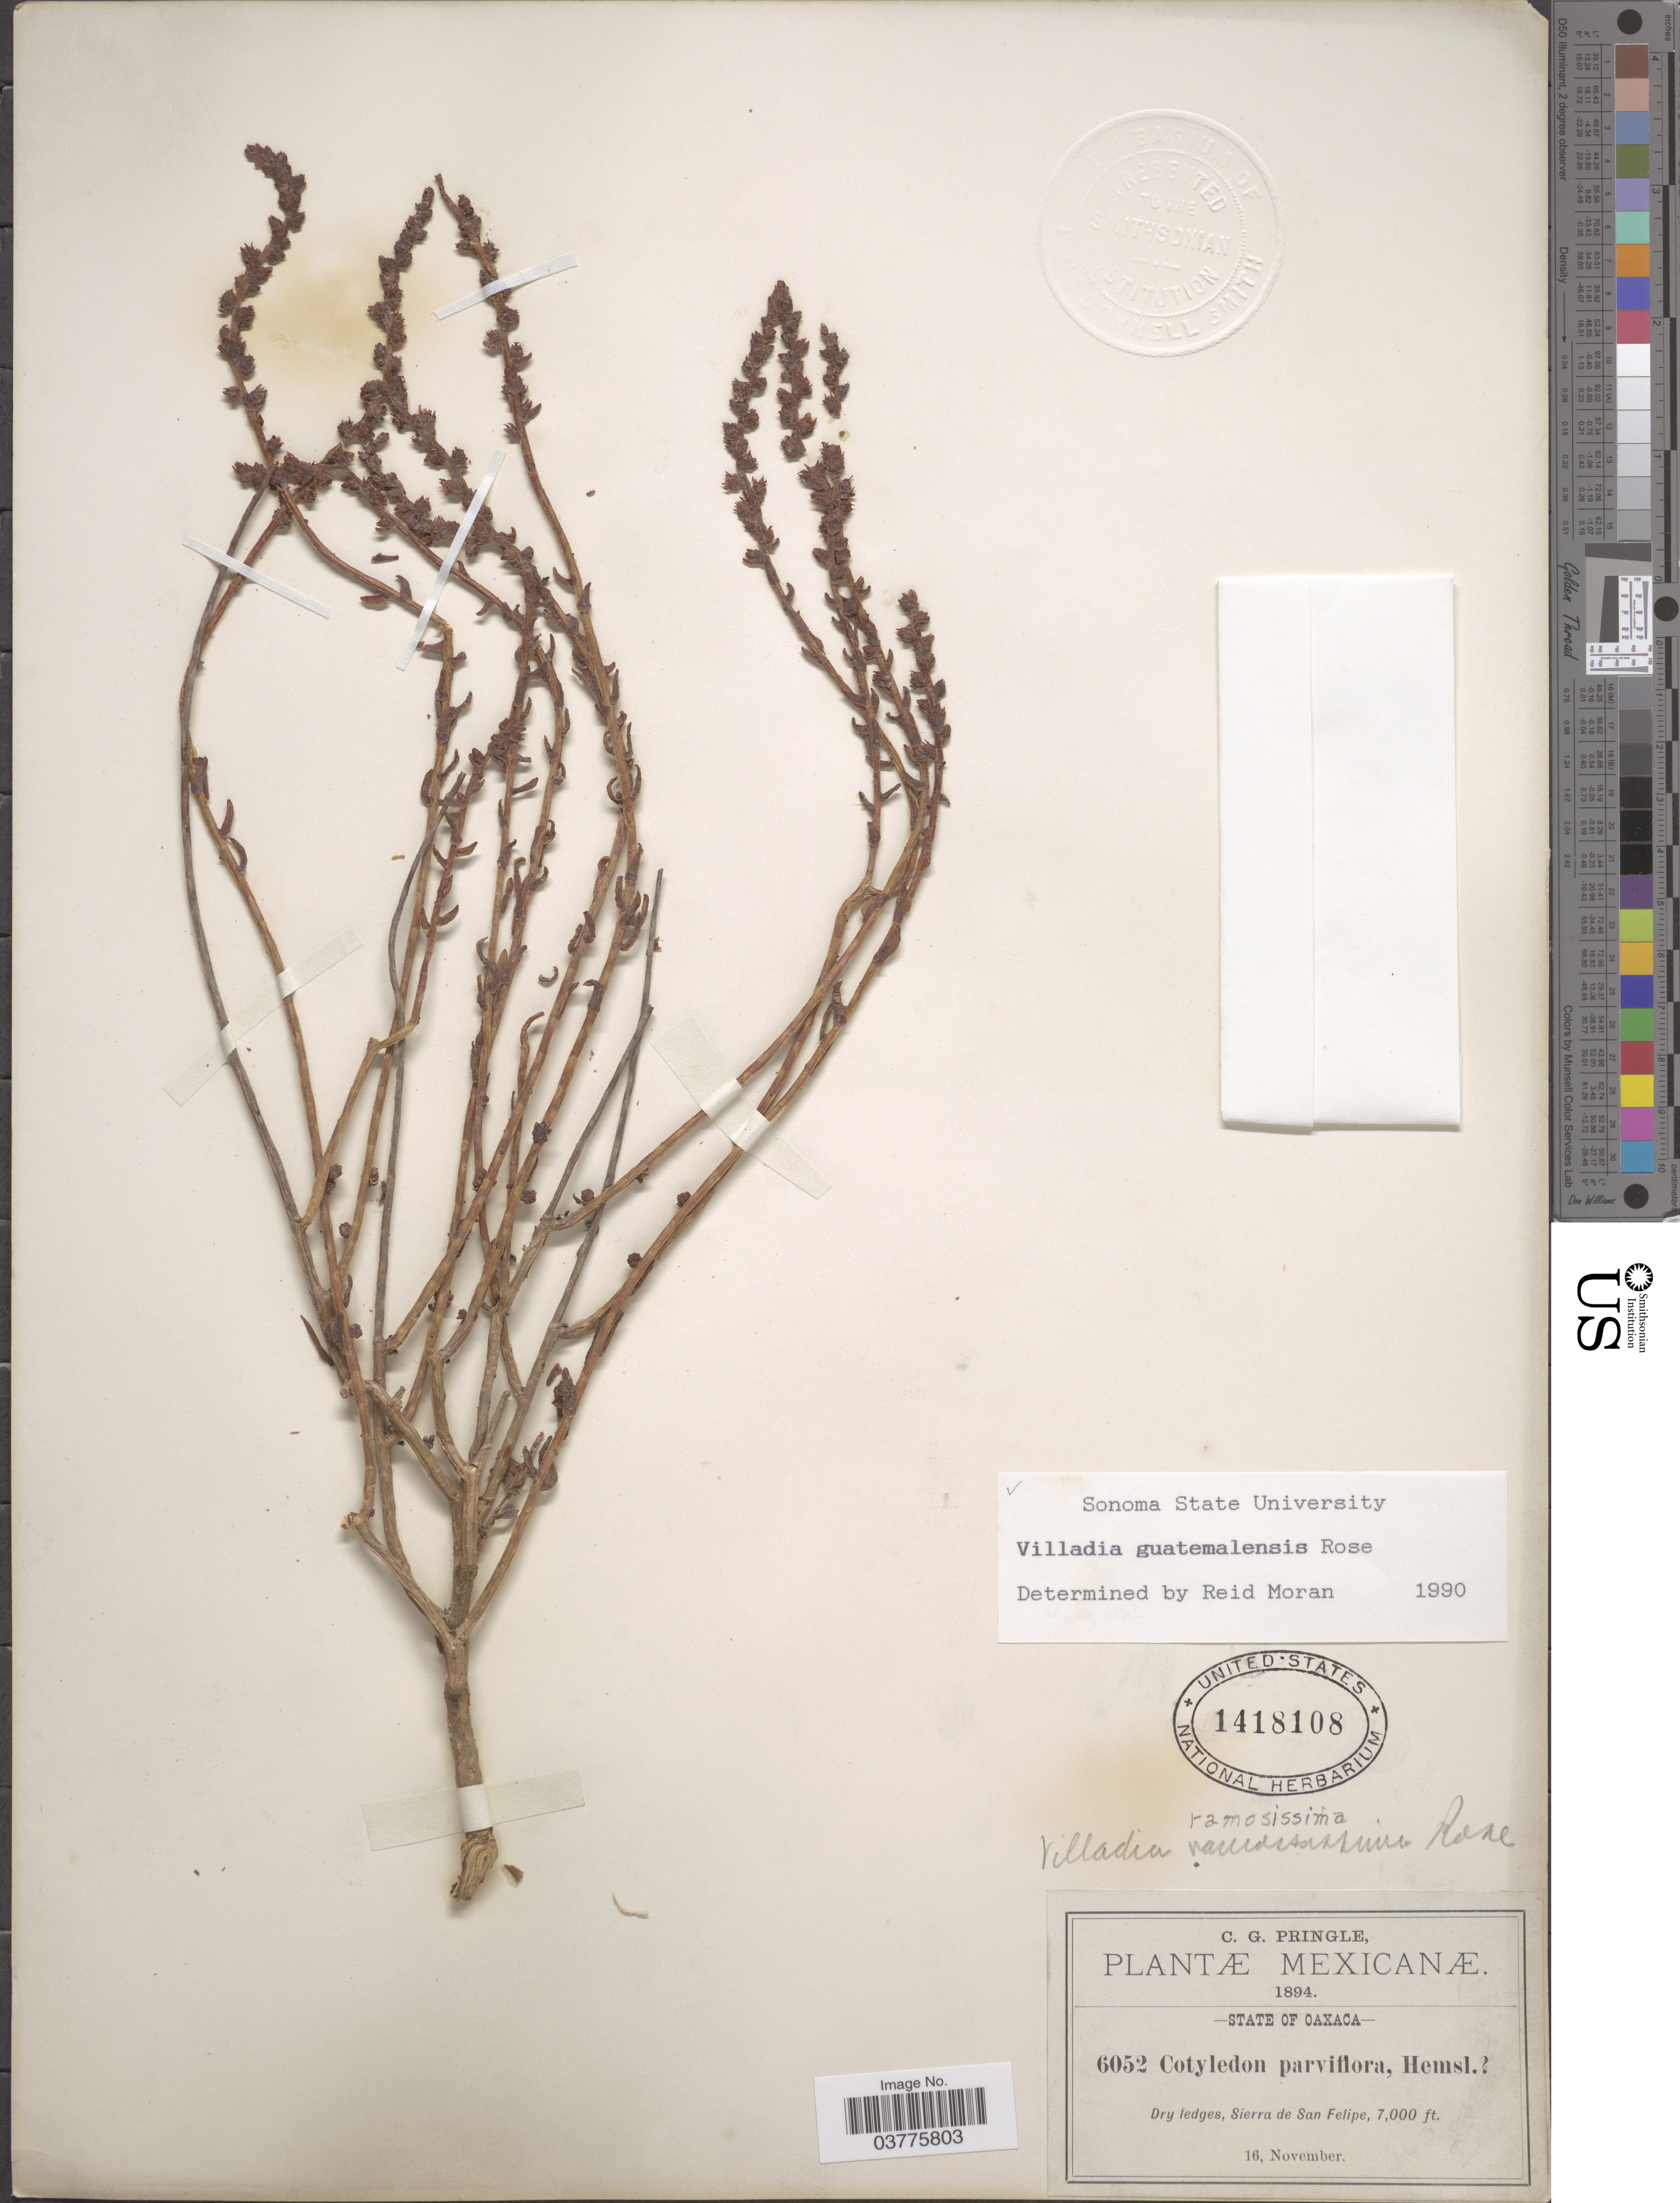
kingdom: Plantae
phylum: Tracheophyta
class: Magnoliopsida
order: Saxifragales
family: Crassulaceae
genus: Villadia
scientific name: Villadia guatemalensis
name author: Rose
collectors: C. G. Pringle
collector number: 6052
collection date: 1894-11-16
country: Mexico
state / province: Oaxaca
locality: Sierra de San Felipe.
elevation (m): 2134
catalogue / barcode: US 1418108